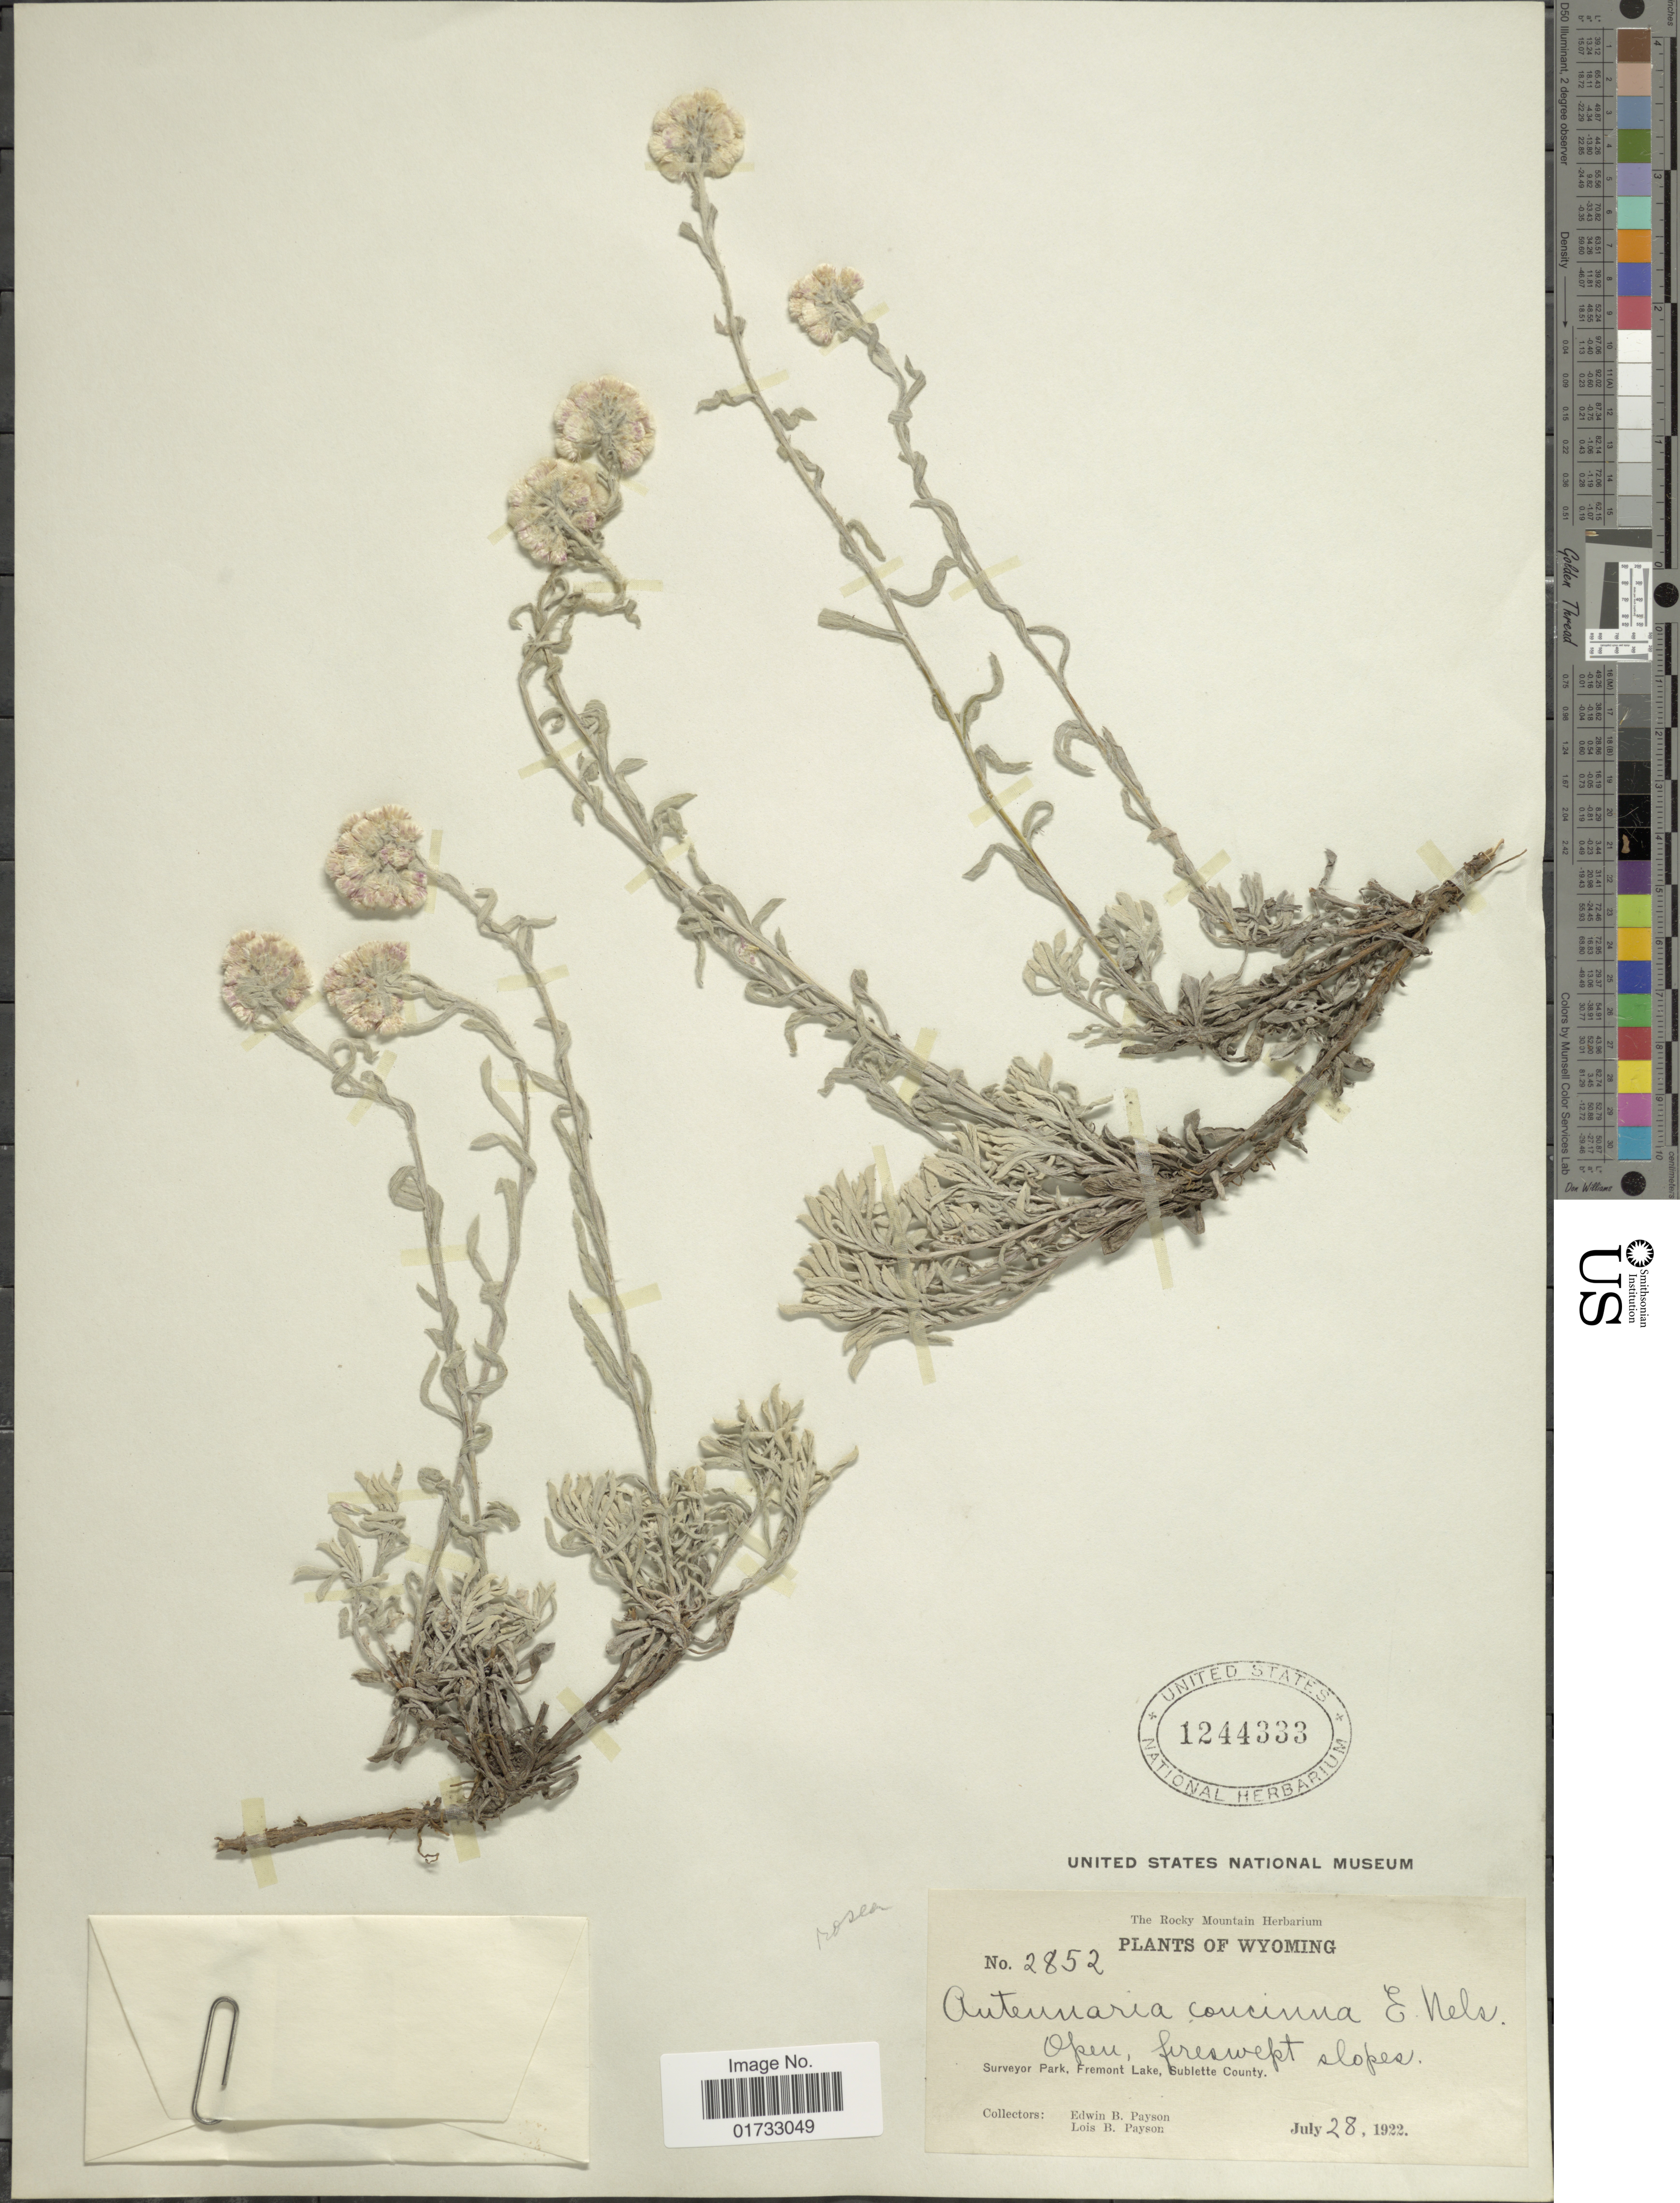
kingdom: Plantae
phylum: Tracheophyta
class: Magnoliopsida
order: Asterales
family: Asteraceae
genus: Antennaria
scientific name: Antennaria rosea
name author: Greene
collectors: E. B. Payson & L. Payson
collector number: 2852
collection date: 1922-07-28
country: United States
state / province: Wyoming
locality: Open, fireswept slopes, Surveyor Park, Fremont Lake, Sublette County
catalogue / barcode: US 1244333